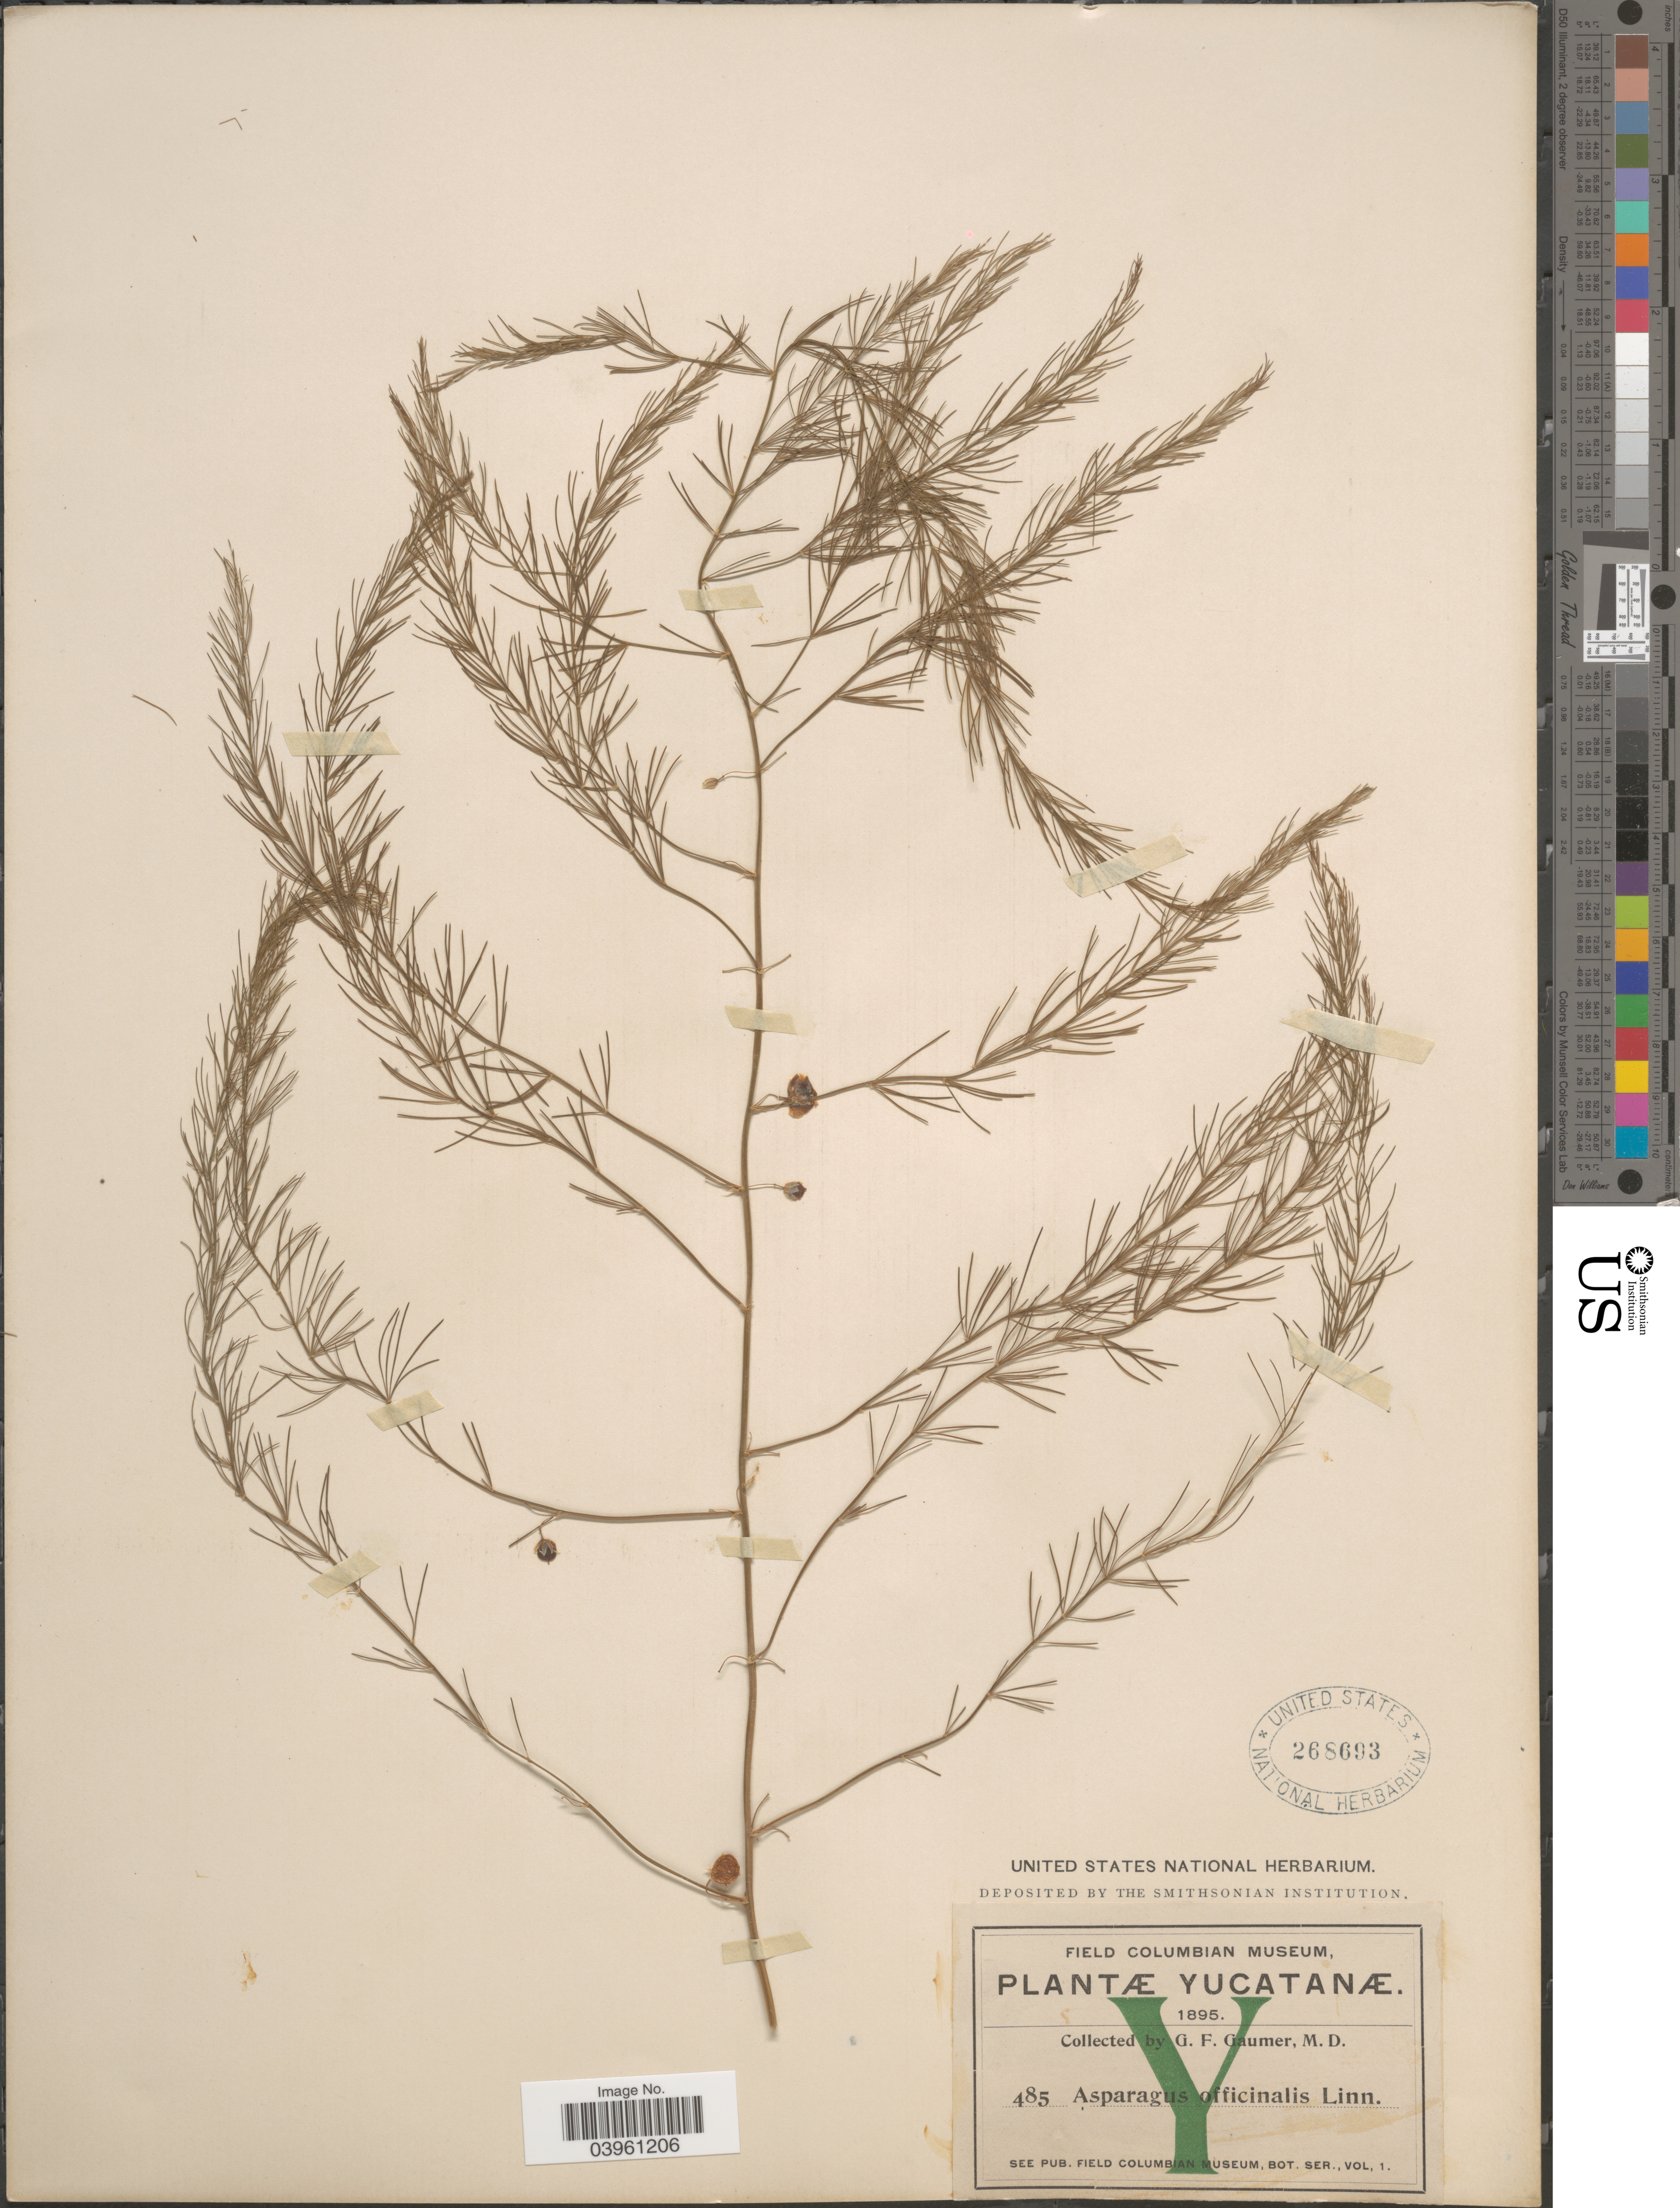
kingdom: Plantae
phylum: Tracheophyta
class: Liliopsida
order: Asparagales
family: Asparagaceae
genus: Asparagus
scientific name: Asparagus officinalis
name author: L.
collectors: G. F. Gaumer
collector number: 485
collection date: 1895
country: Mexico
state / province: Yucatán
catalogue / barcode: US 268693